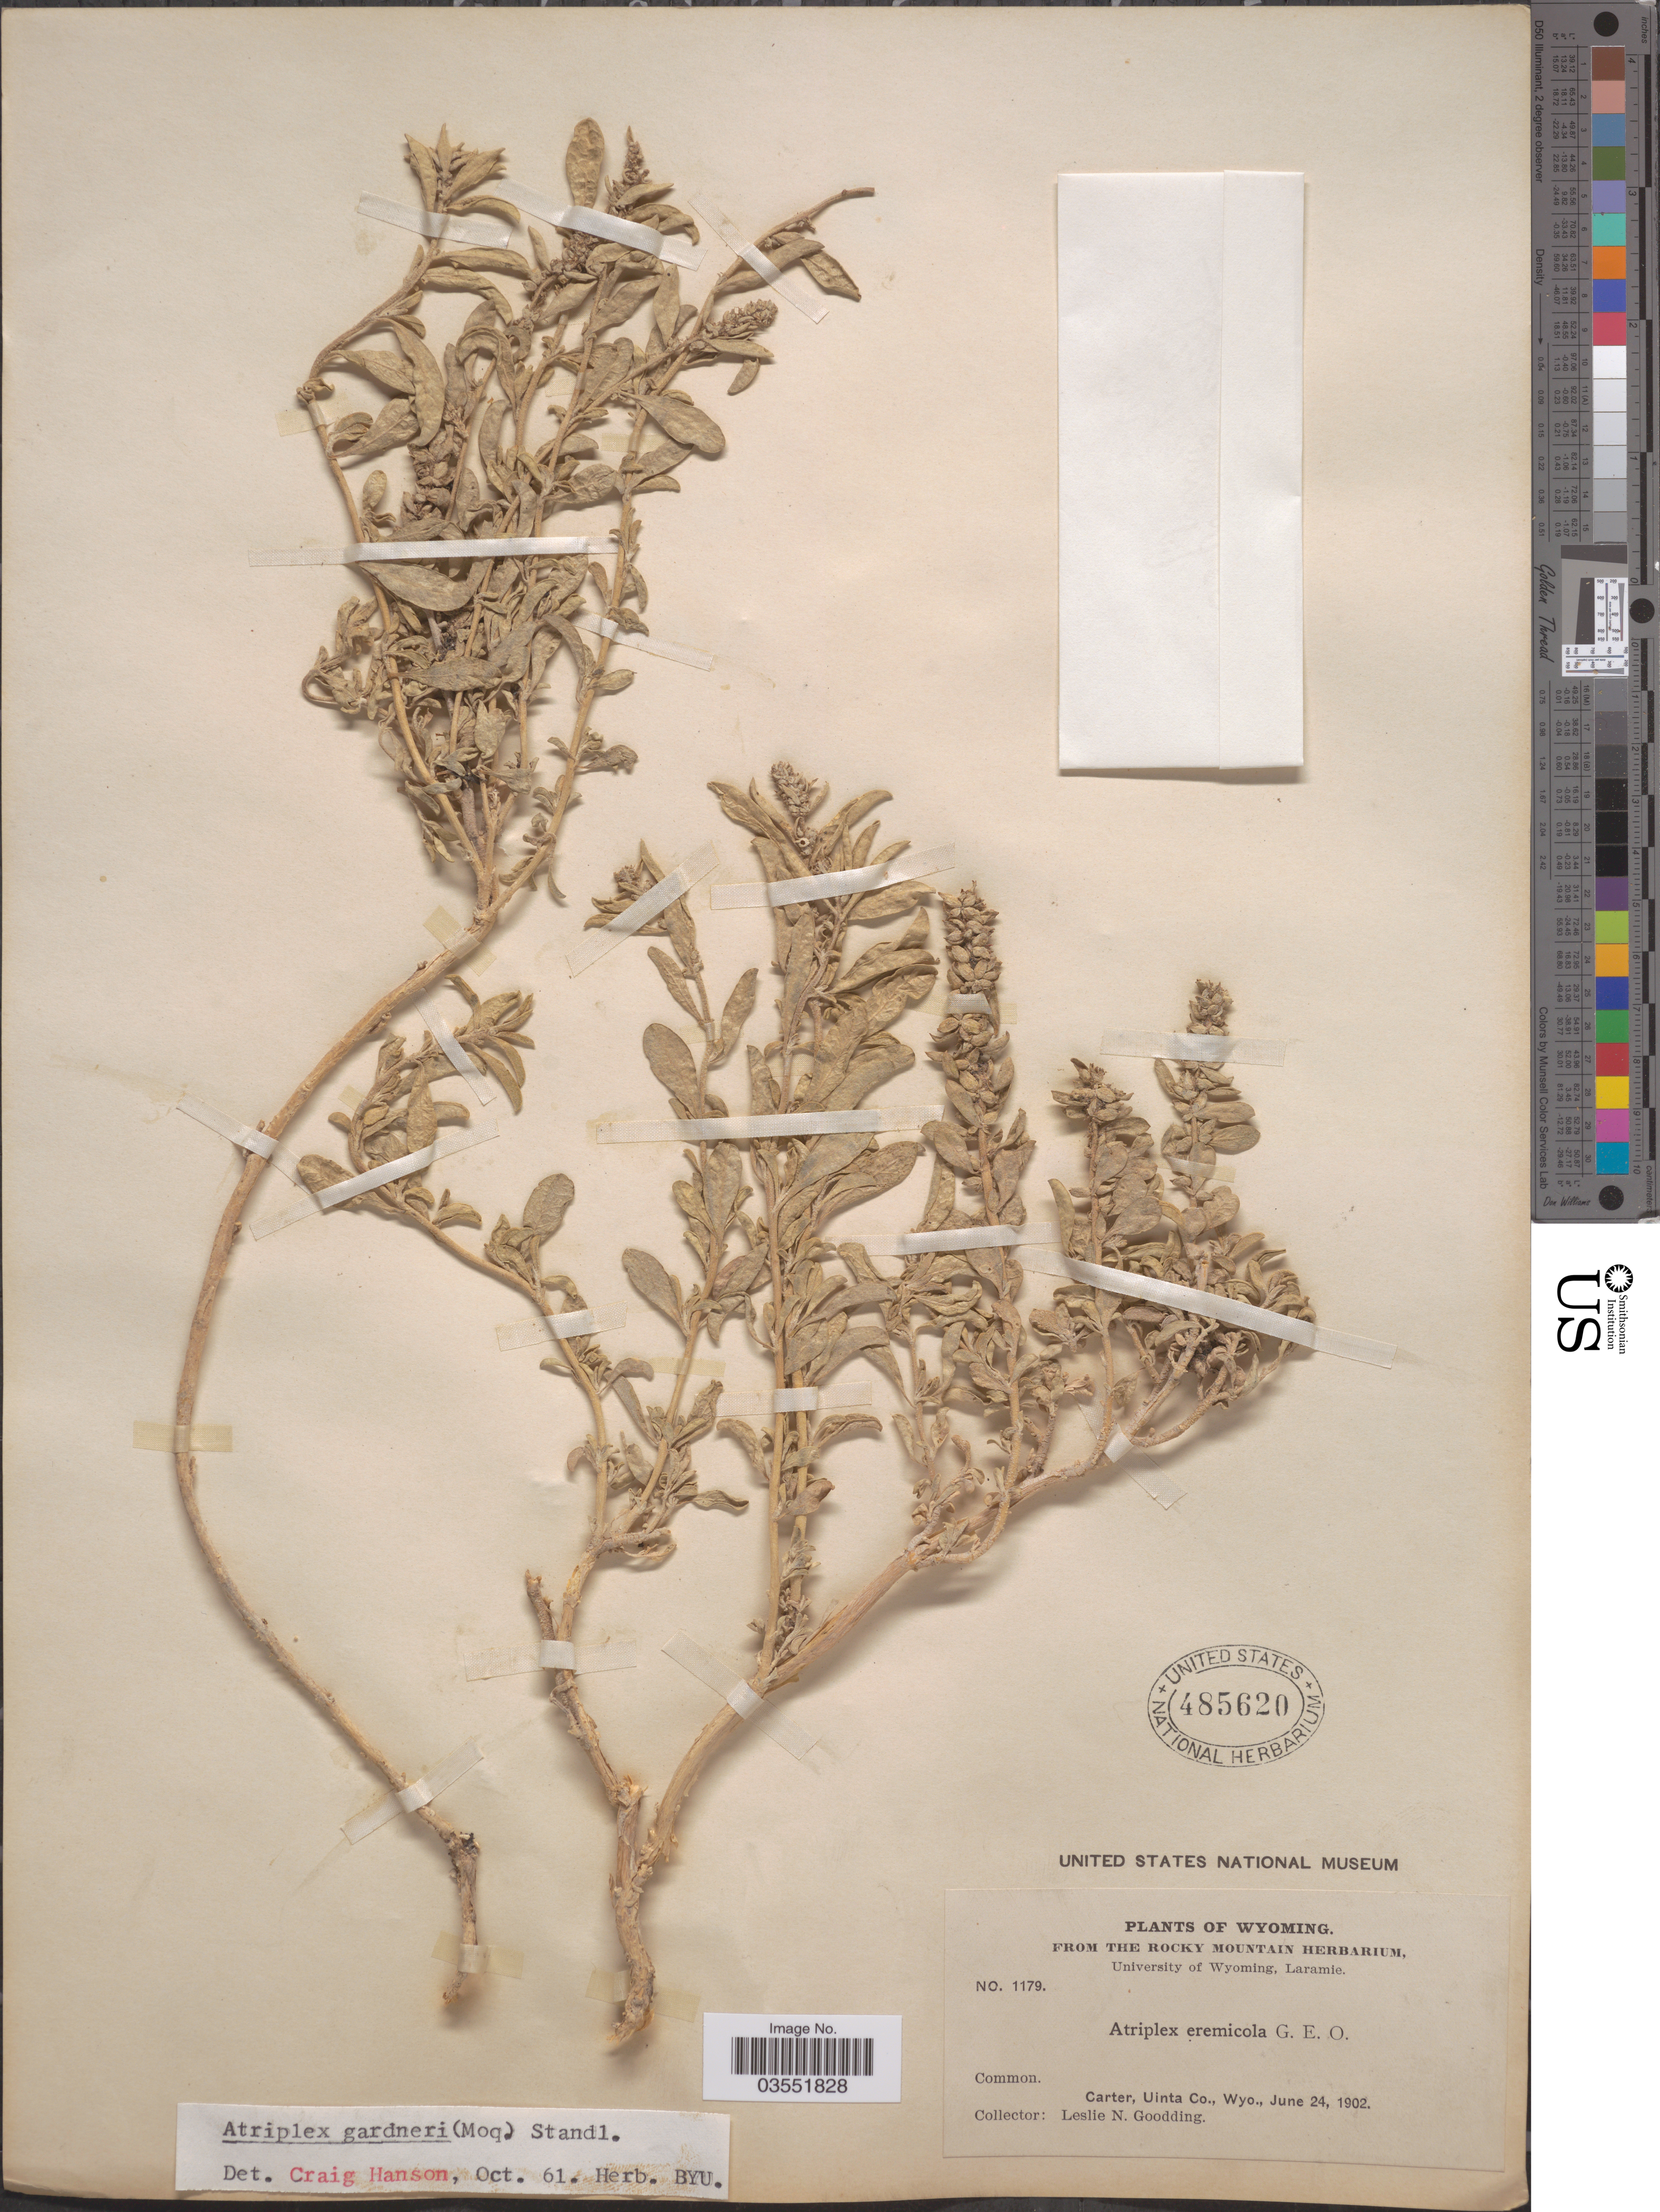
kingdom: Plantae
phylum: Tracheophyta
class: Magnoliopsida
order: Caryophyllales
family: Amaranthaceae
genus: Atriplex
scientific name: Atriplex gardneri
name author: (Moq.) D. Dietr.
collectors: L. N. Goodding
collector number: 1179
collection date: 1902-06-24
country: United States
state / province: Wyoming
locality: Carter, Uinta Co.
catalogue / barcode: US 485620